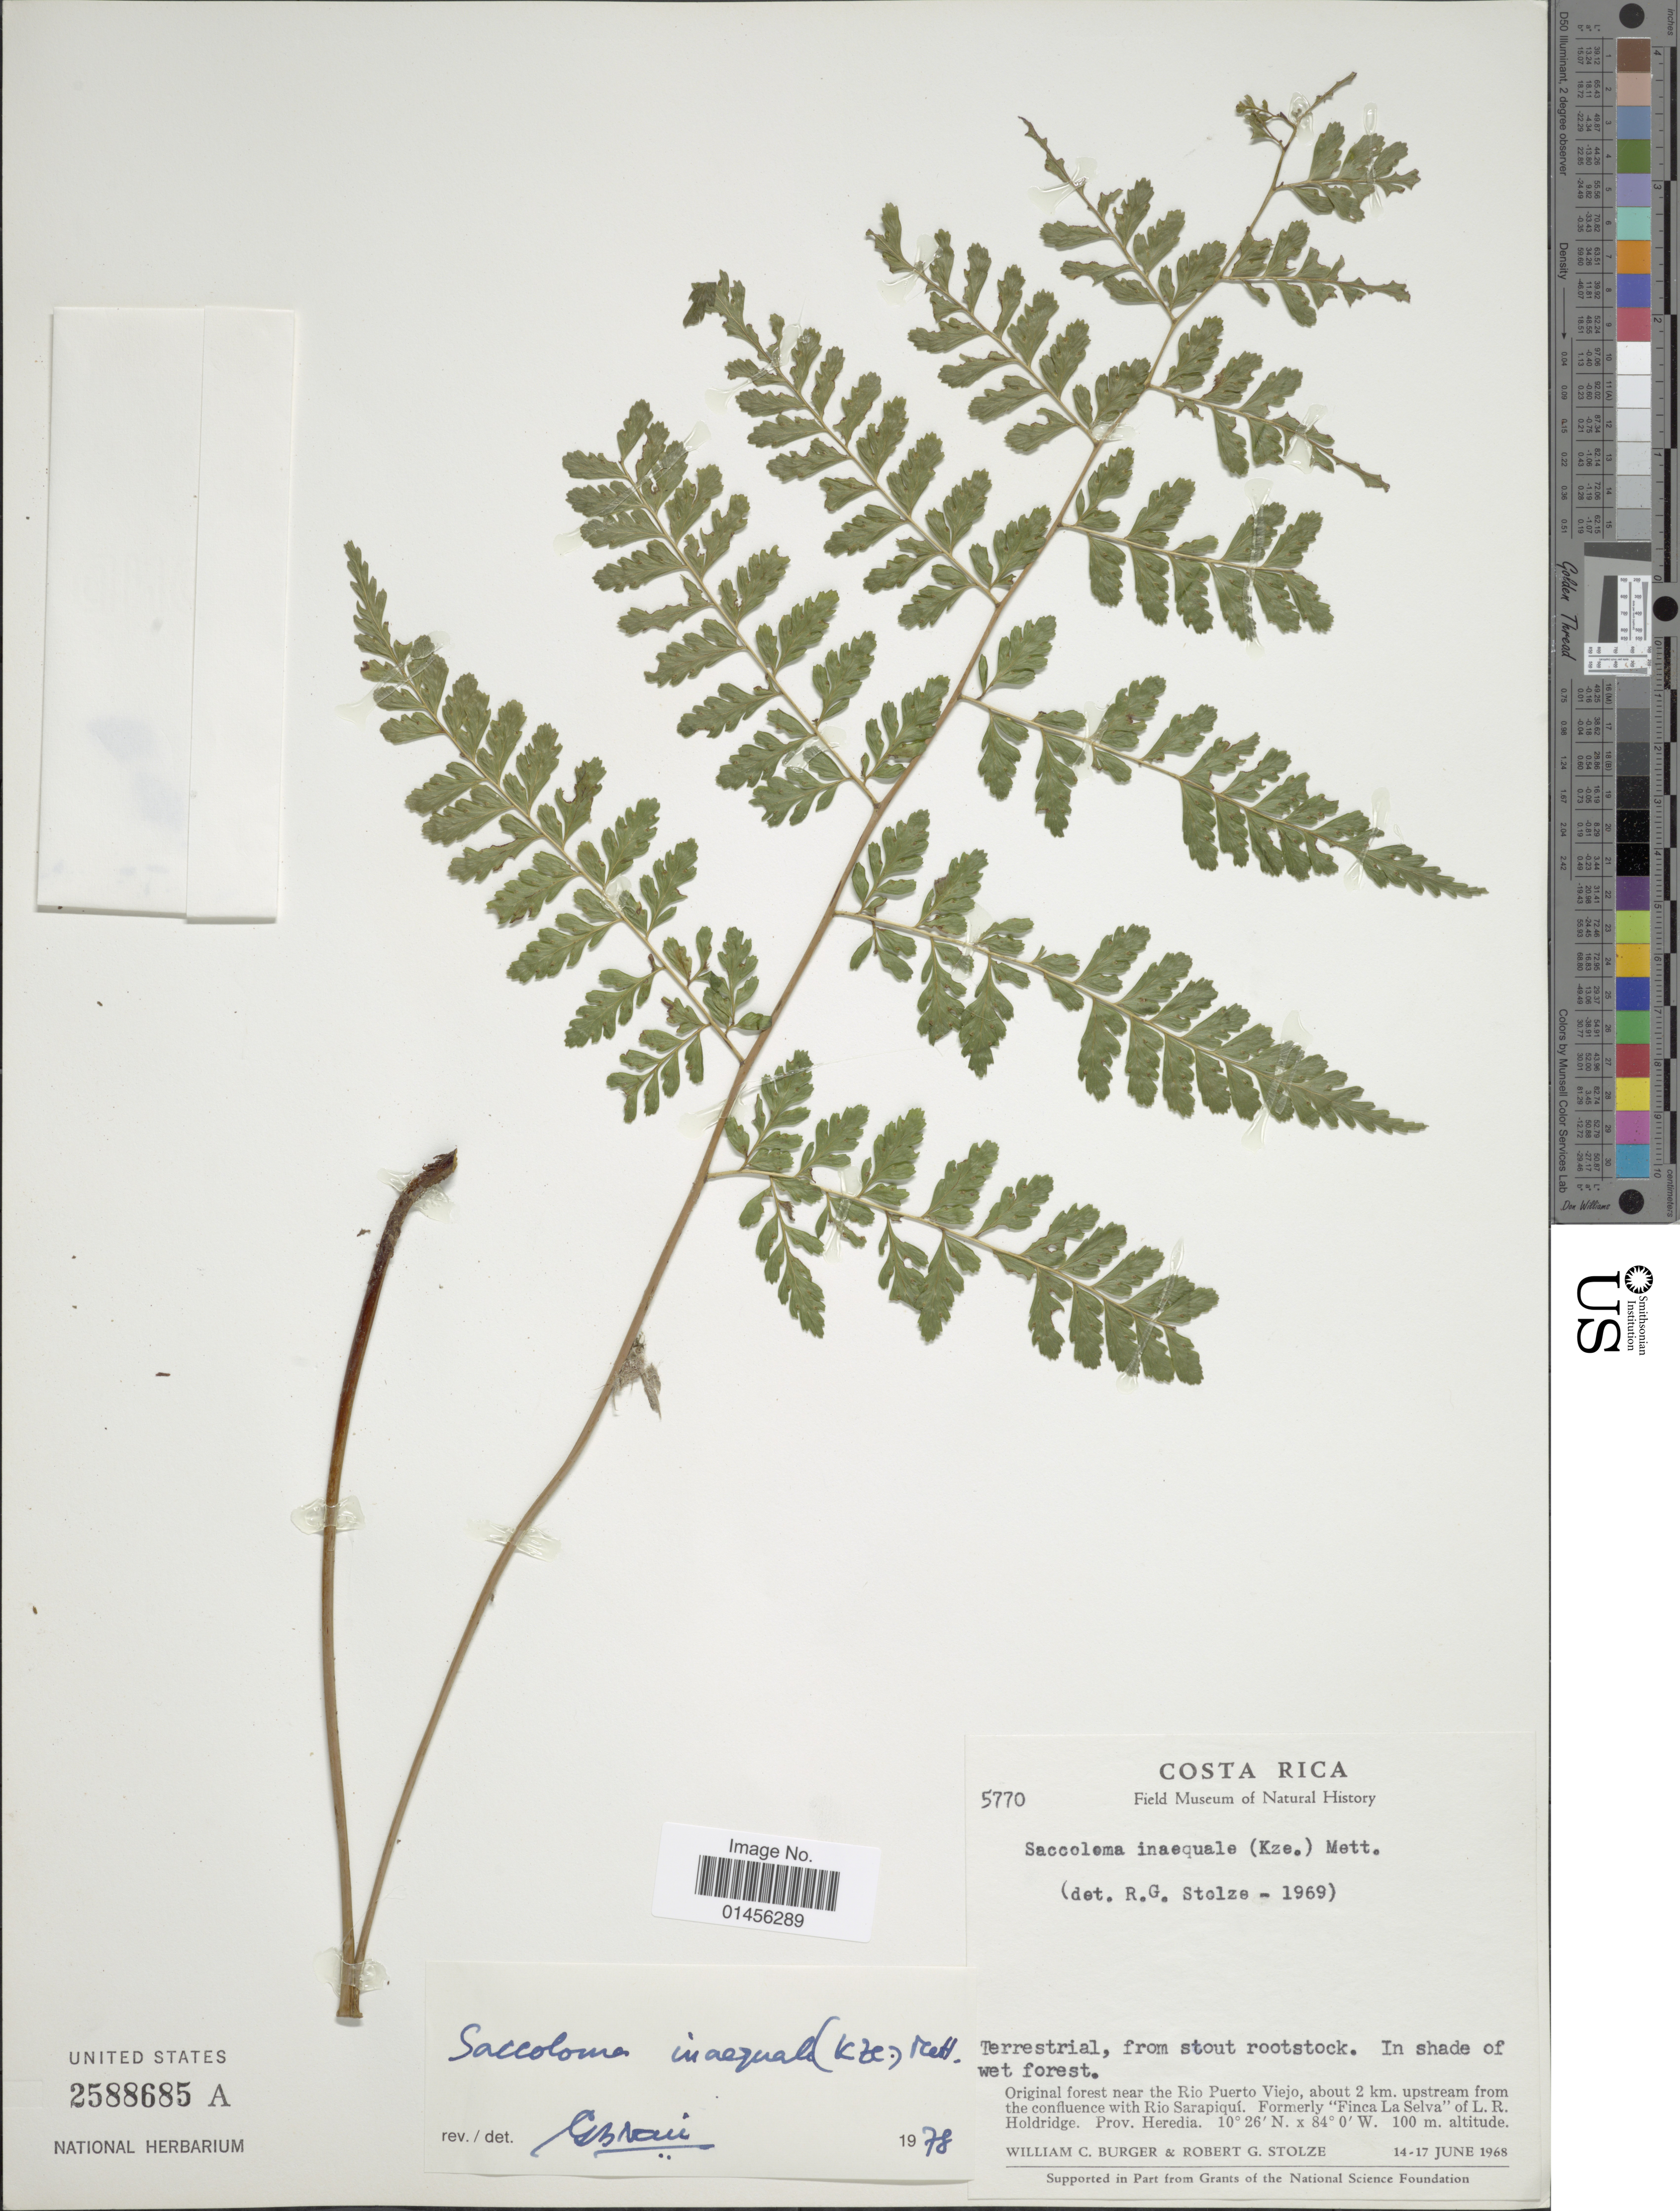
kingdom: Plantae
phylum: Tracheophyta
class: Polypodiopsida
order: Polypodiales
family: Saccolomataceae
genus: Saccoloma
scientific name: Saccoloma inaequale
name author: (Kunze) Mett.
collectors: W. Burger & R. G. Stolze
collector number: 5770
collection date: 1968-06-14/1968-06-17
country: Costa Rica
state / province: Heredia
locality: Original forest near the Rio Puerto Viejo, about 2 km. upstream from the confluence with Rio Sarapiqui. Formerly 'Finca La Selva' of L.R. Holdridge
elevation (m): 100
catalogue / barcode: US 2588685A